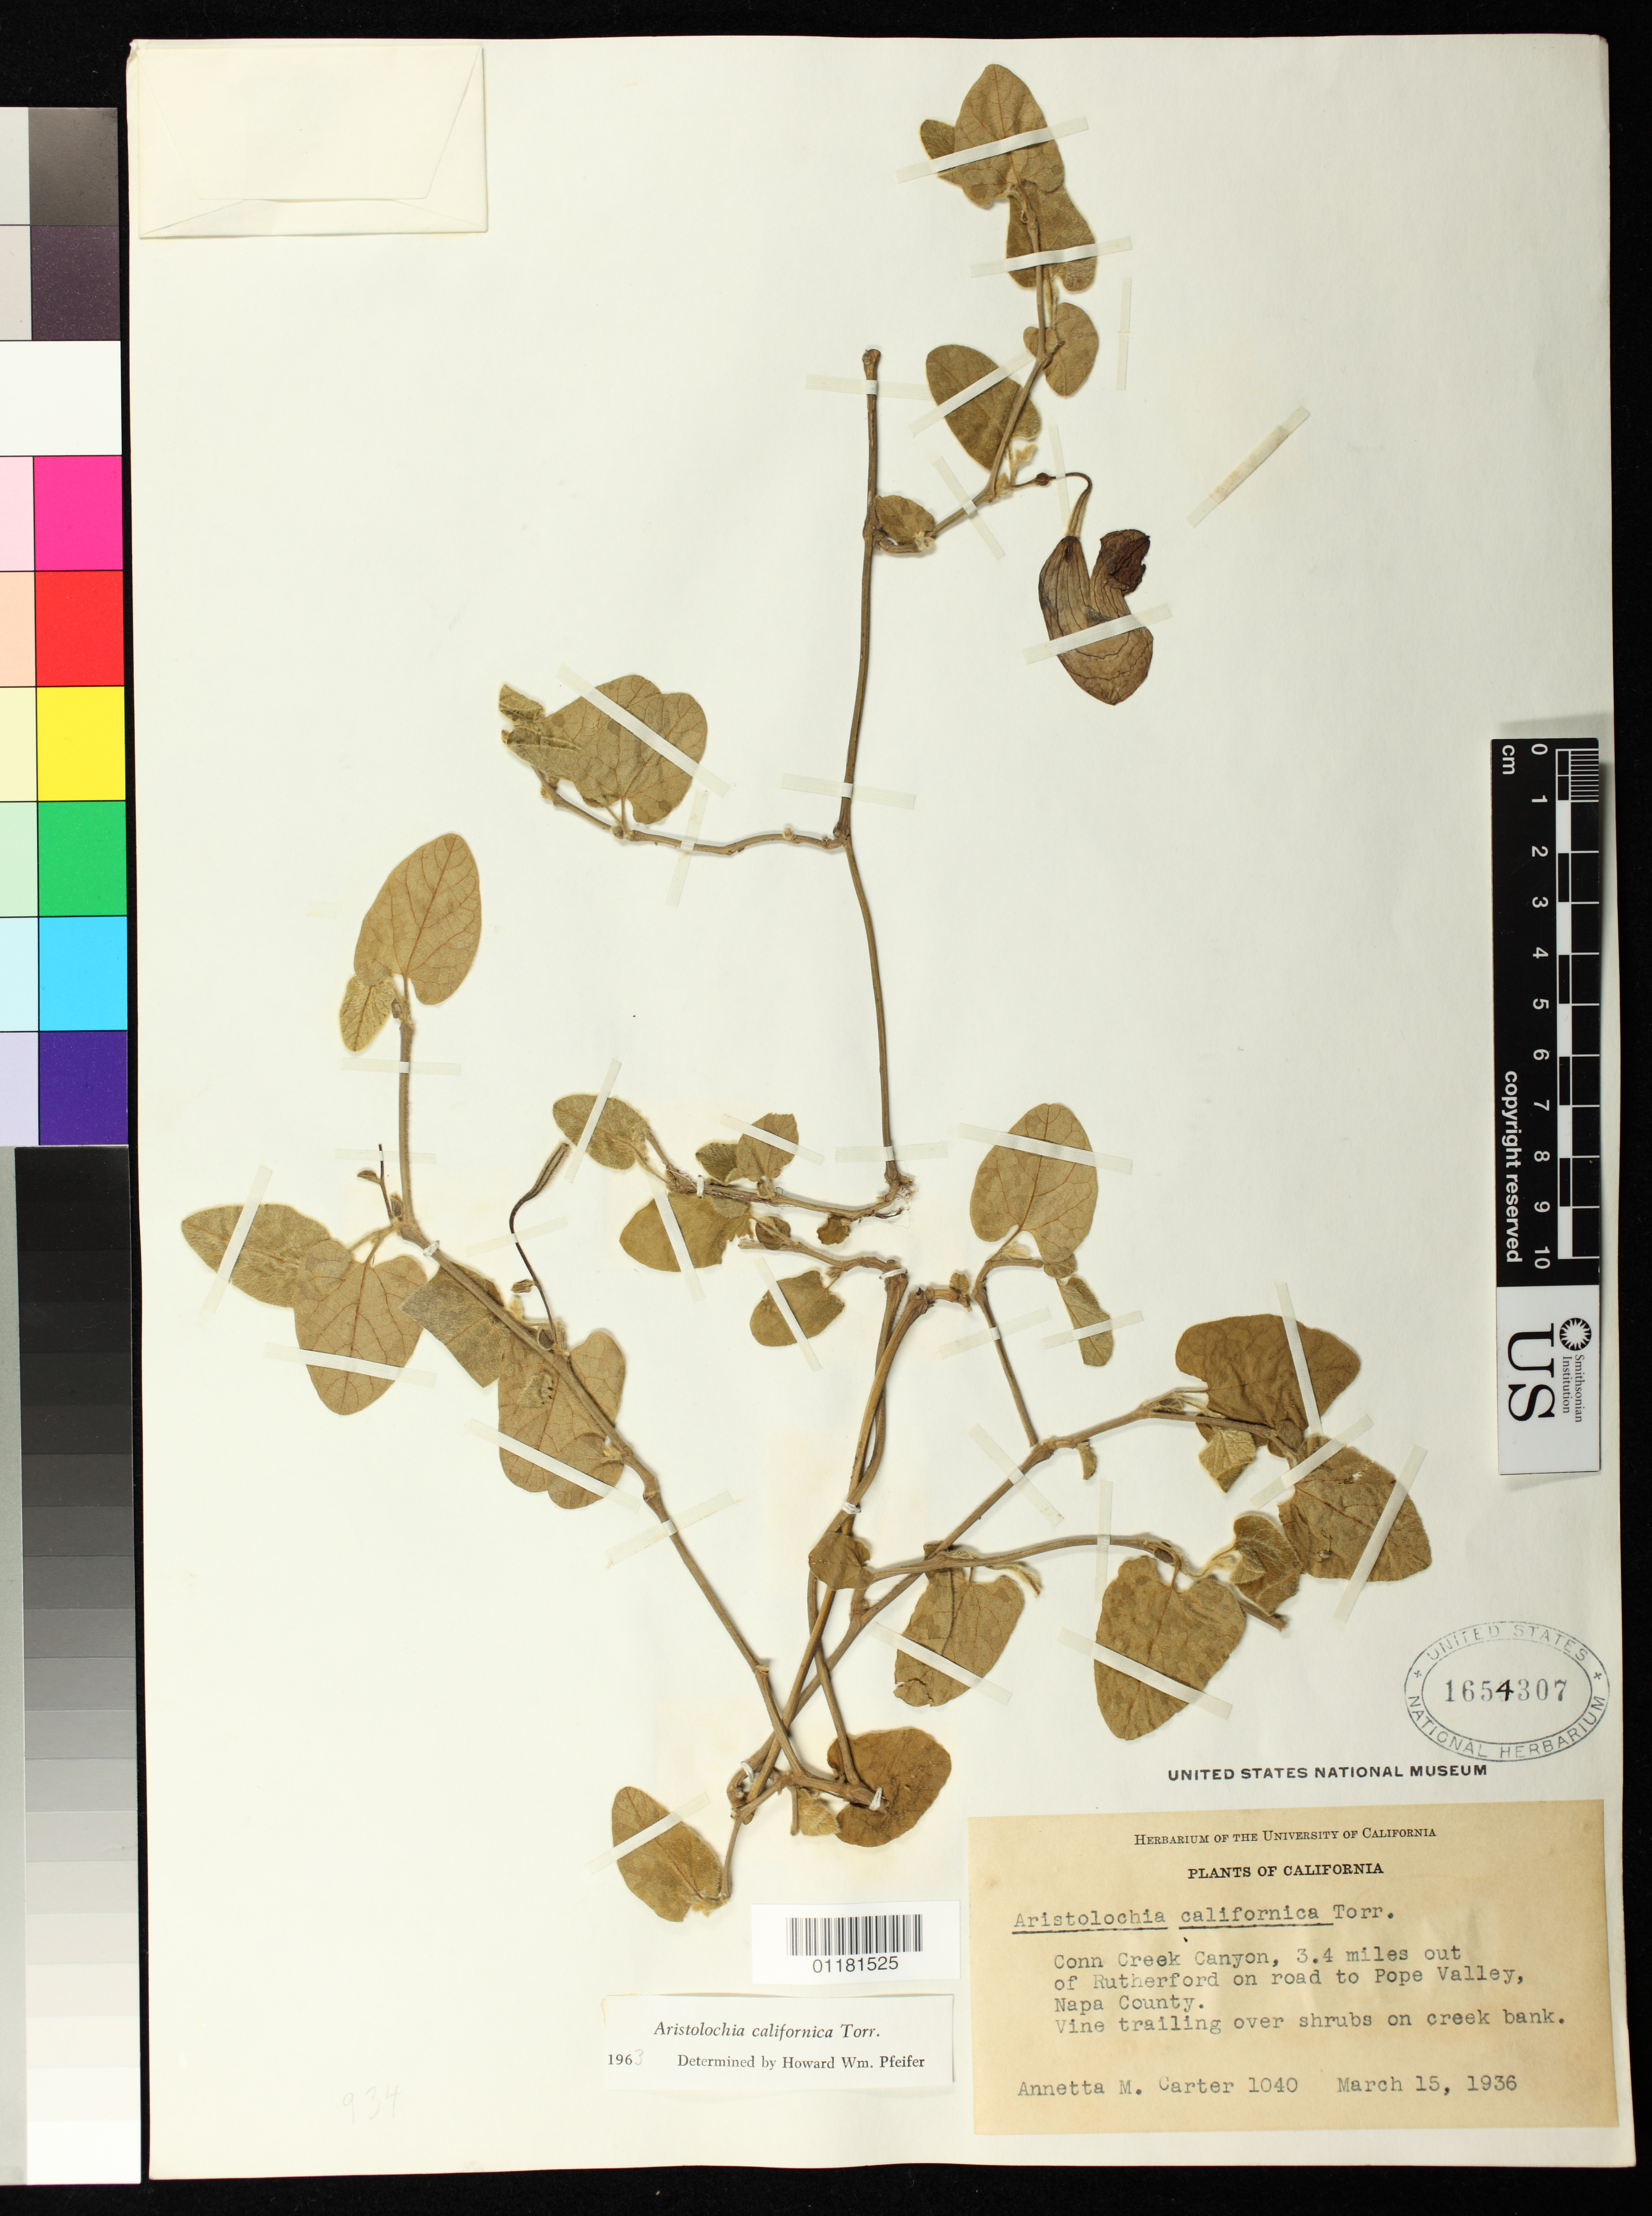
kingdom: Plantae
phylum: Tracheophyta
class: Magnoliopsida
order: Piperales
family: Aristolochiaceae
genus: Aristolochia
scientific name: Aristolochia californica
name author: Torr.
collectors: A. M. Carter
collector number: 1040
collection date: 1936-03-15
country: United States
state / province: California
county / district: Napa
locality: Conn Creek Canyon, 3.4 miles out of Rutherford on road to Pope Valley, Napa County.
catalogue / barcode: US 1654307